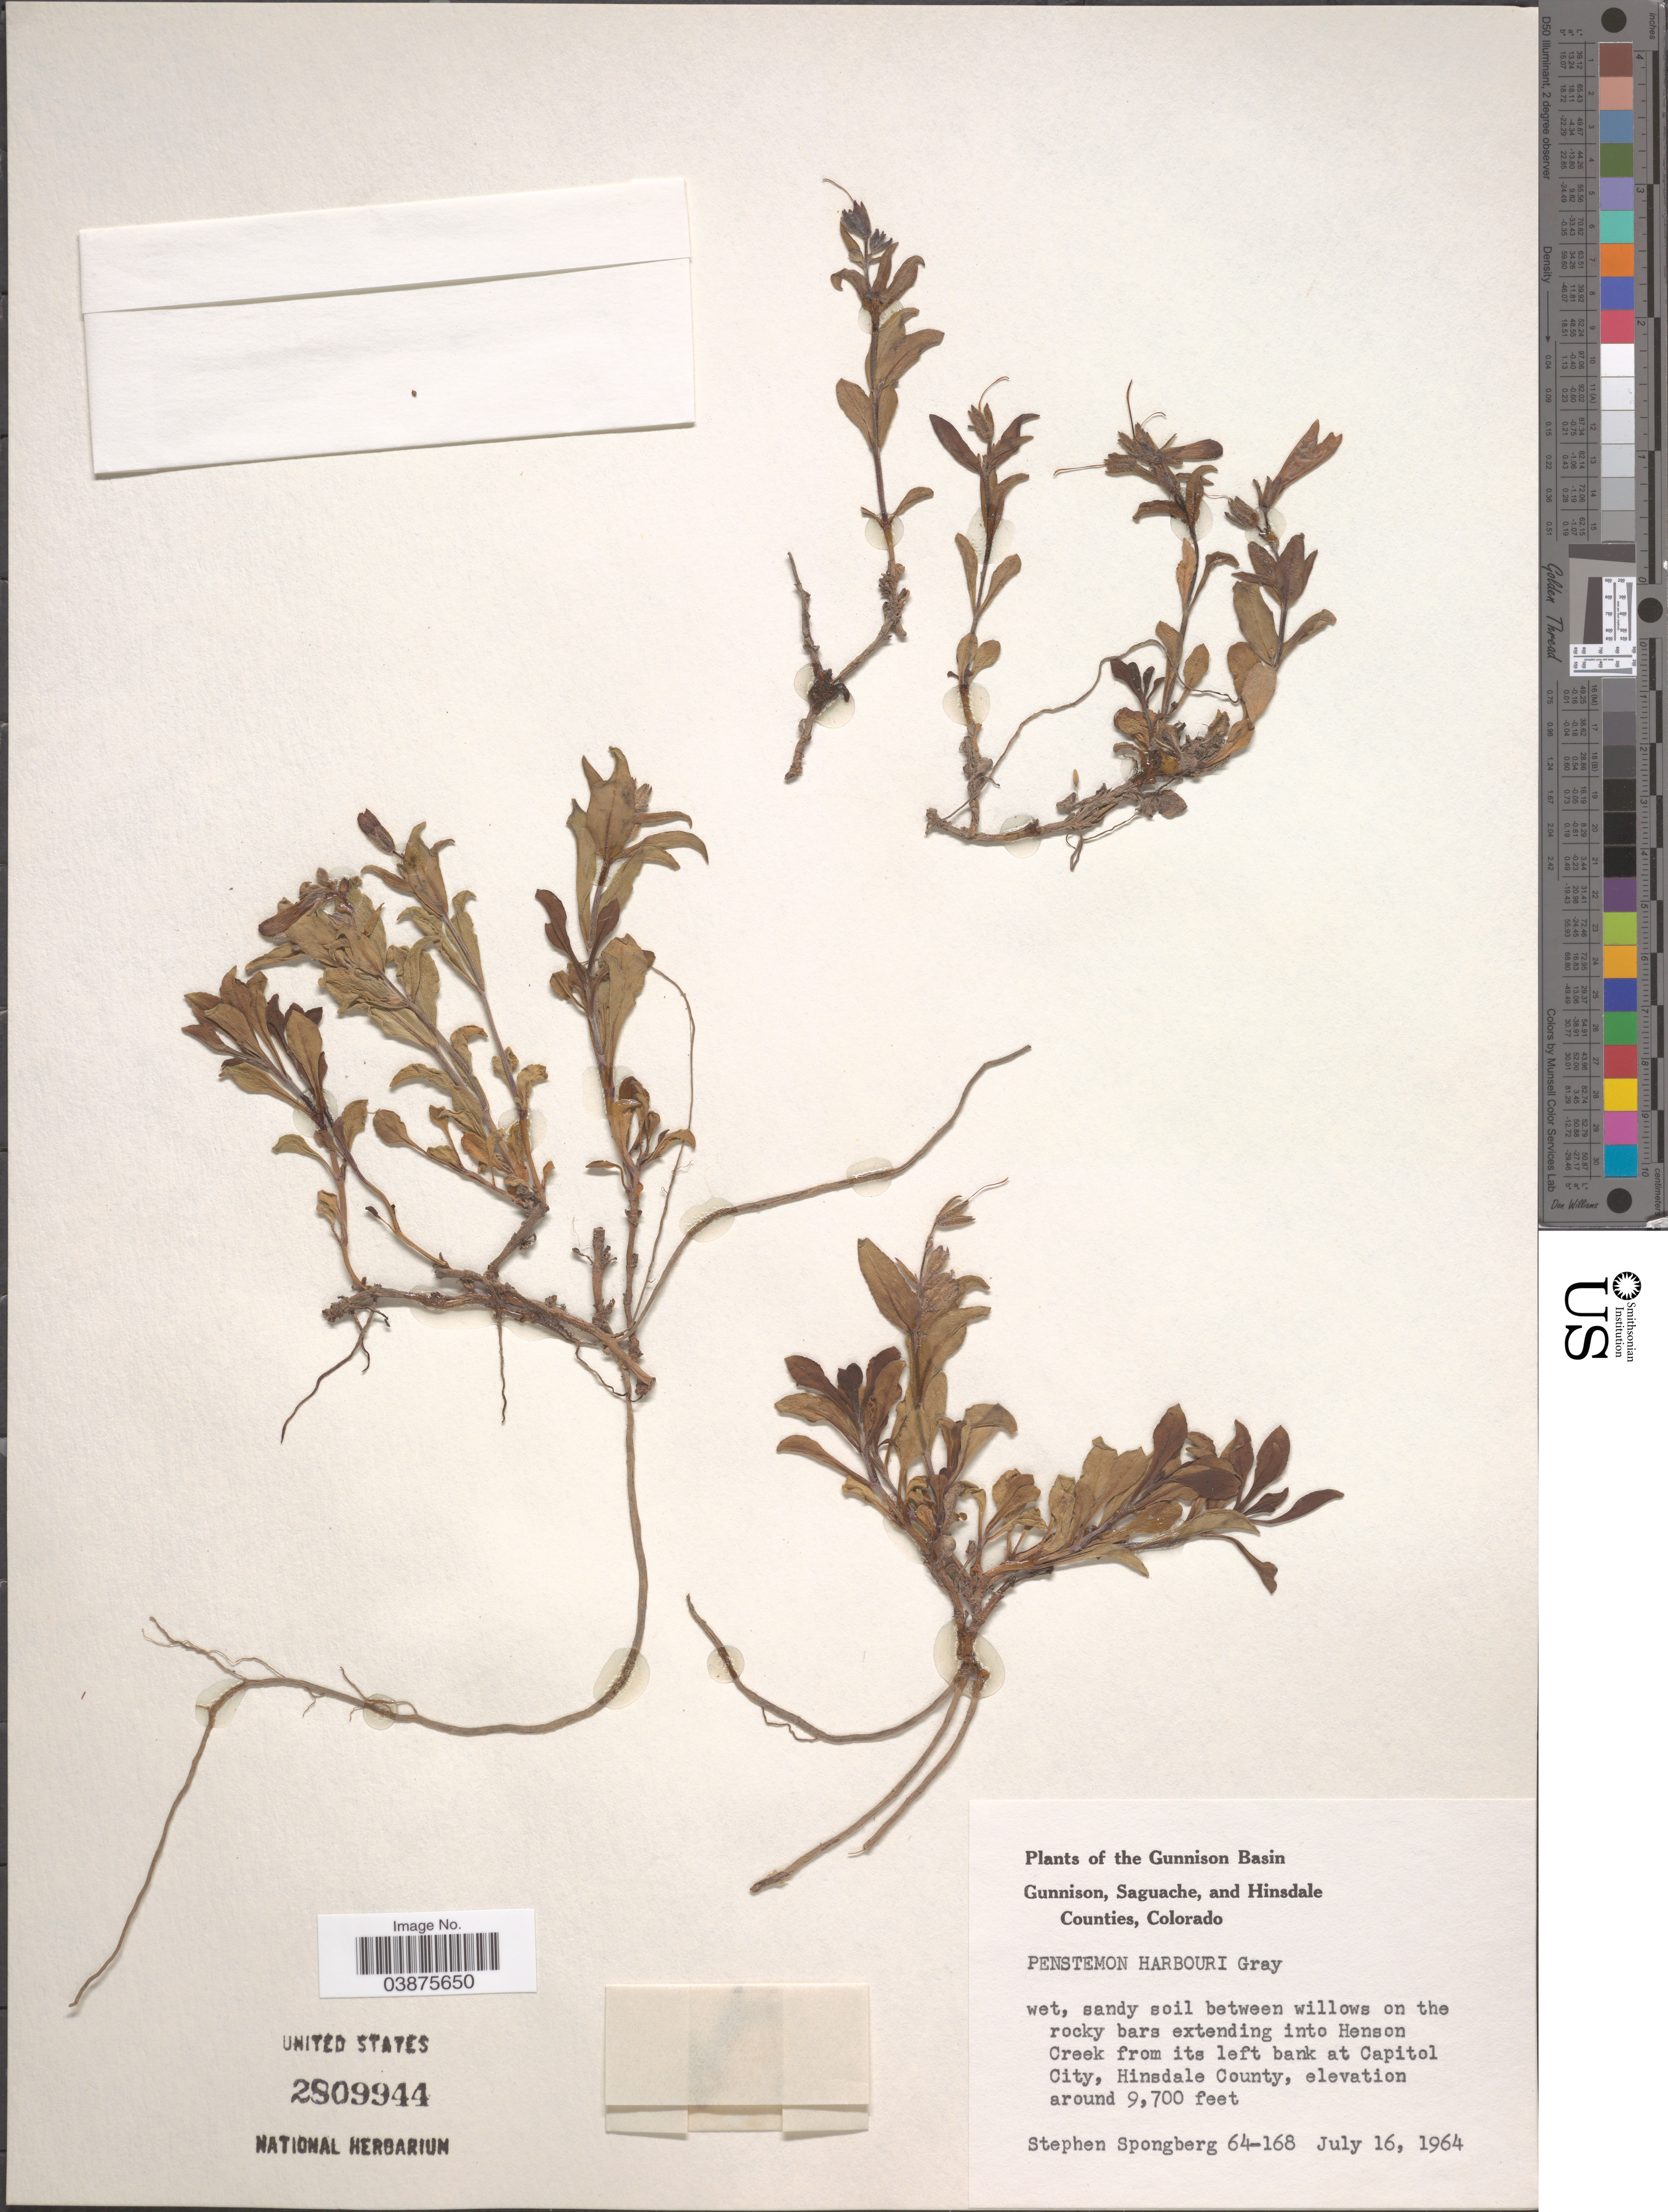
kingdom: Plantae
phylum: Tracheophyta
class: Magnoliopsida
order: Lamiales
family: Plantaginaceae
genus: Penstemon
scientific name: Penstemon harbourii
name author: A. Gray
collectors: S. A.Spongberg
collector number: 64-168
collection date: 1964-07-16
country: United States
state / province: Colorado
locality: Gunnison Basin. Wet, sandy soil between willows on the rocky bars extending into Henson Creek from its left bank at Capitol City, Hinsdale COunty.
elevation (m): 2957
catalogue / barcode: US 2809944